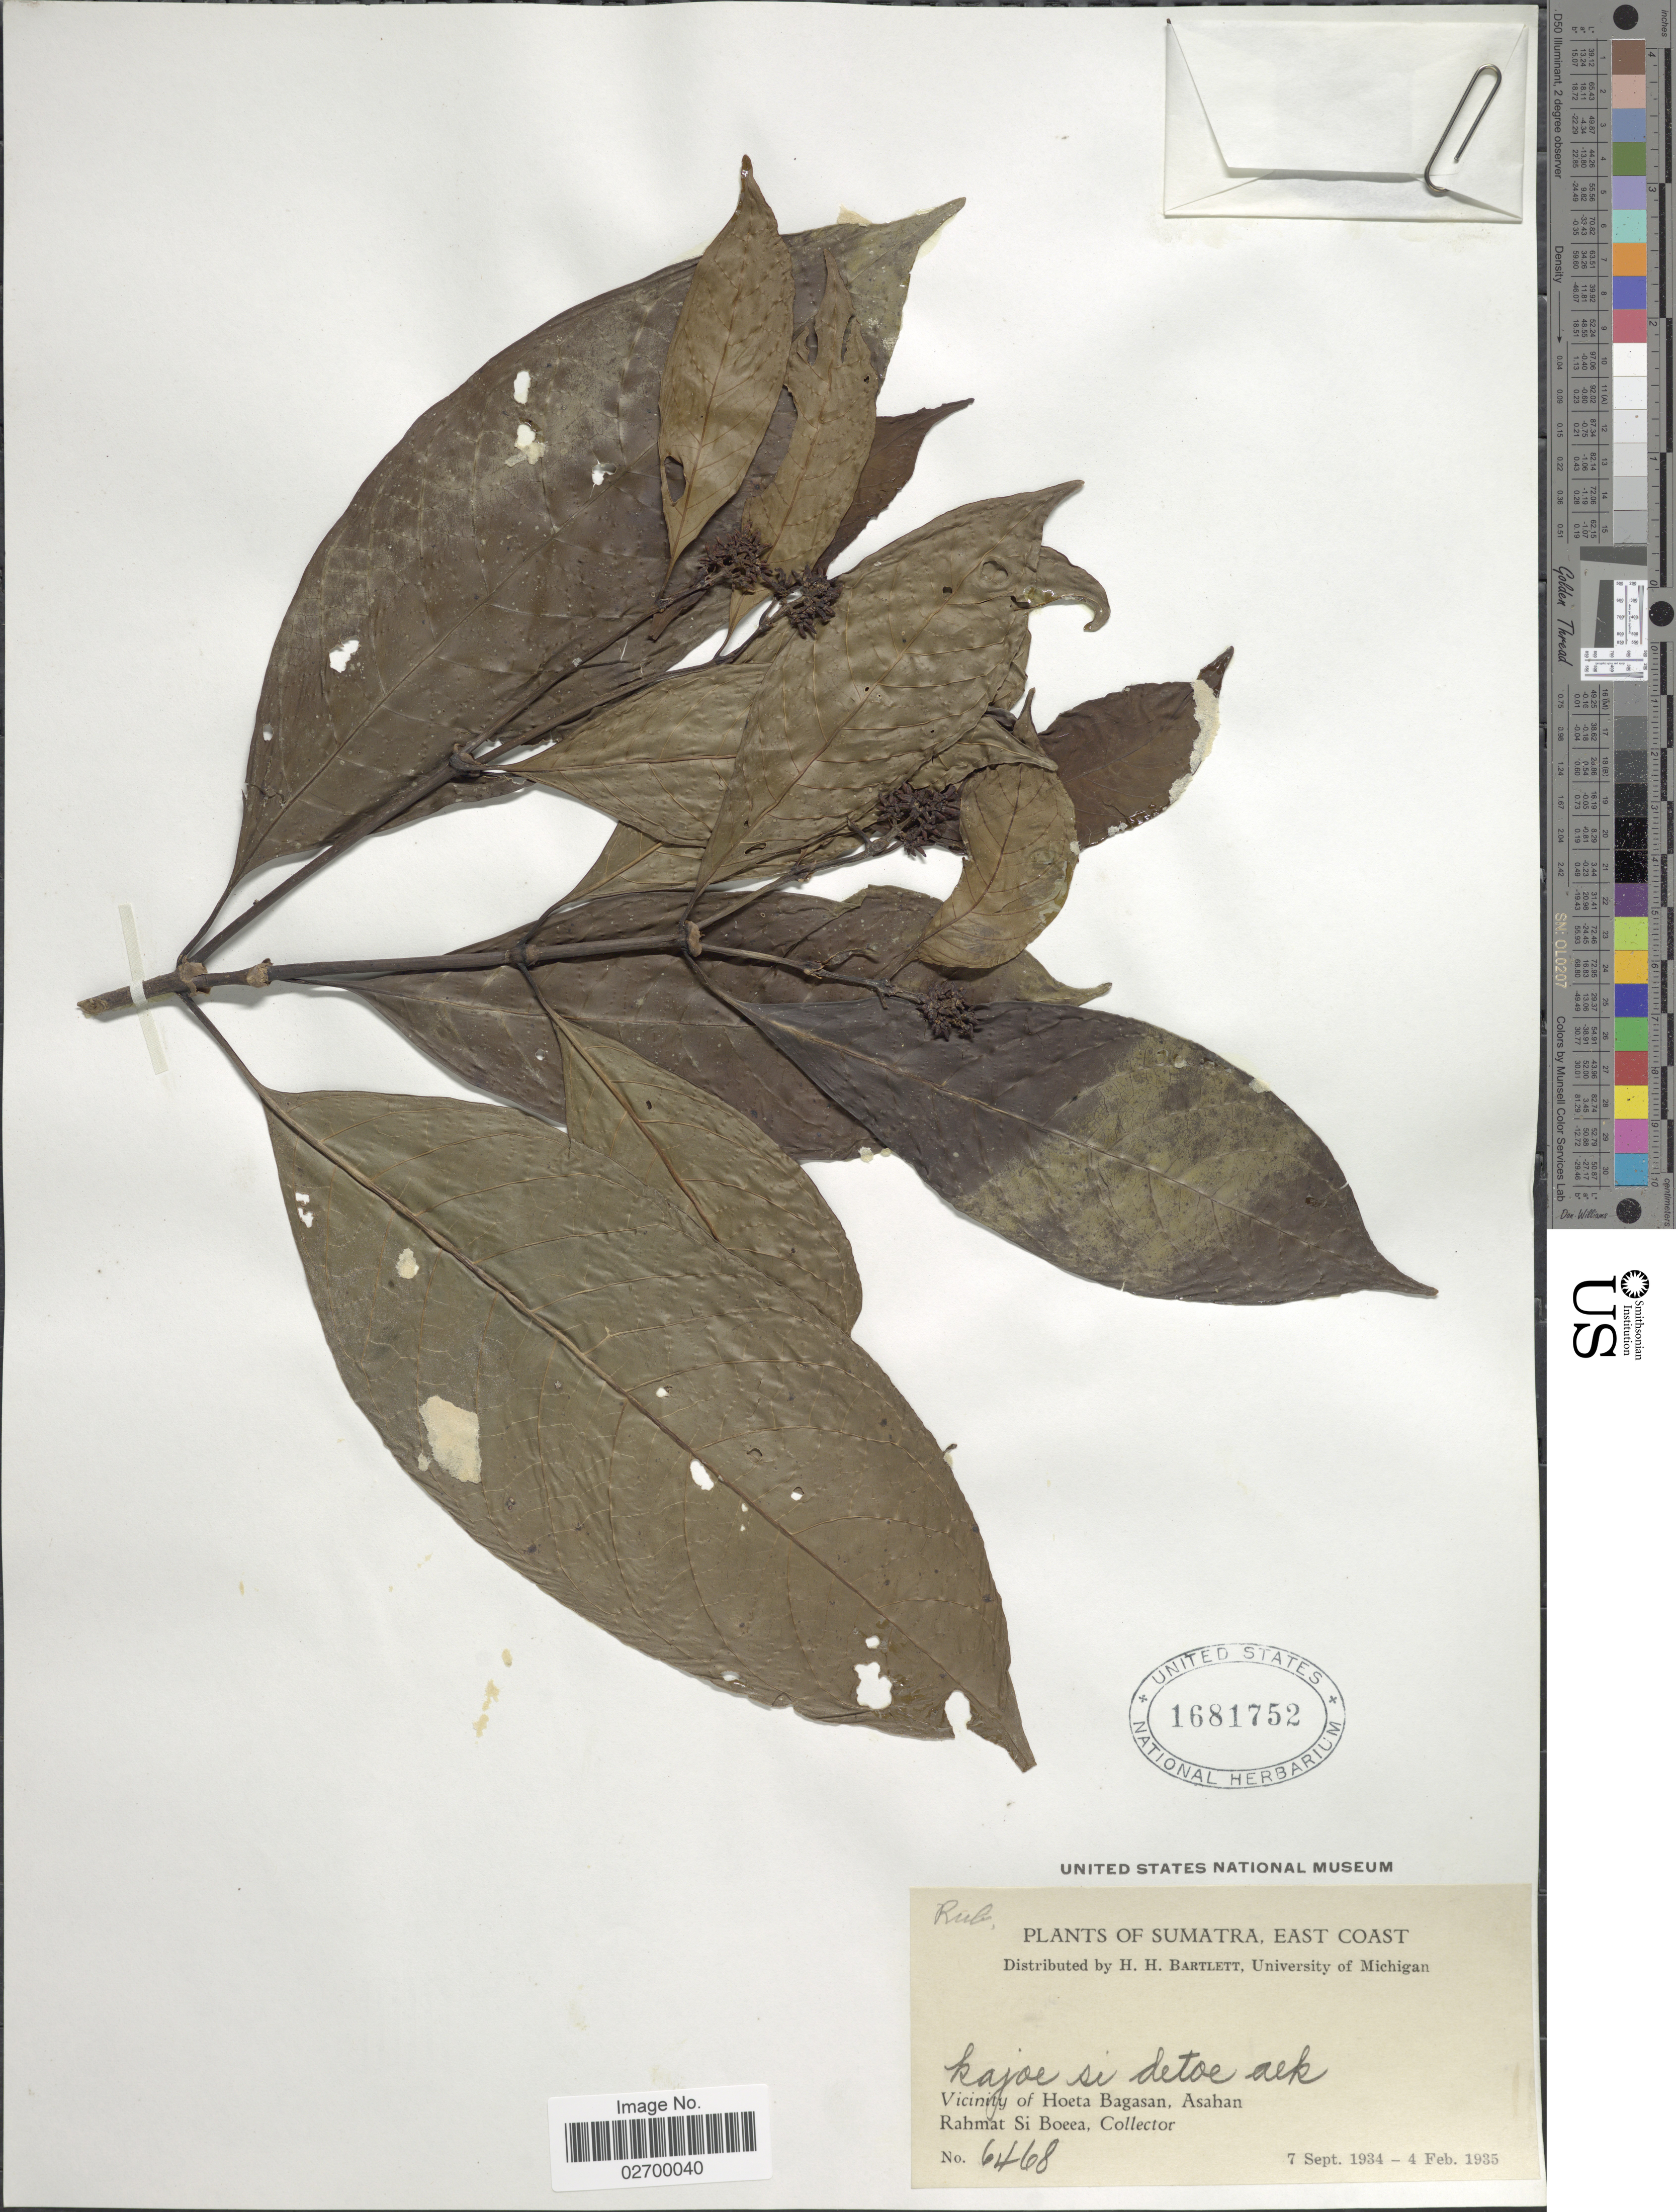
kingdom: Plantae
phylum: Tracheophyta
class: Magnoliopsida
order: Gentianales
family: Rubiaceae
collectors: Rahmat Si Boeea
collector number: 6468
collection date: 1934-09-07/1935-02-04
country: Indonesia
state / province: Sumatra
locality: East Coast. Vicinity of Hoeta Bagasan, Asahan.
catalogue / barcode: US 1681752